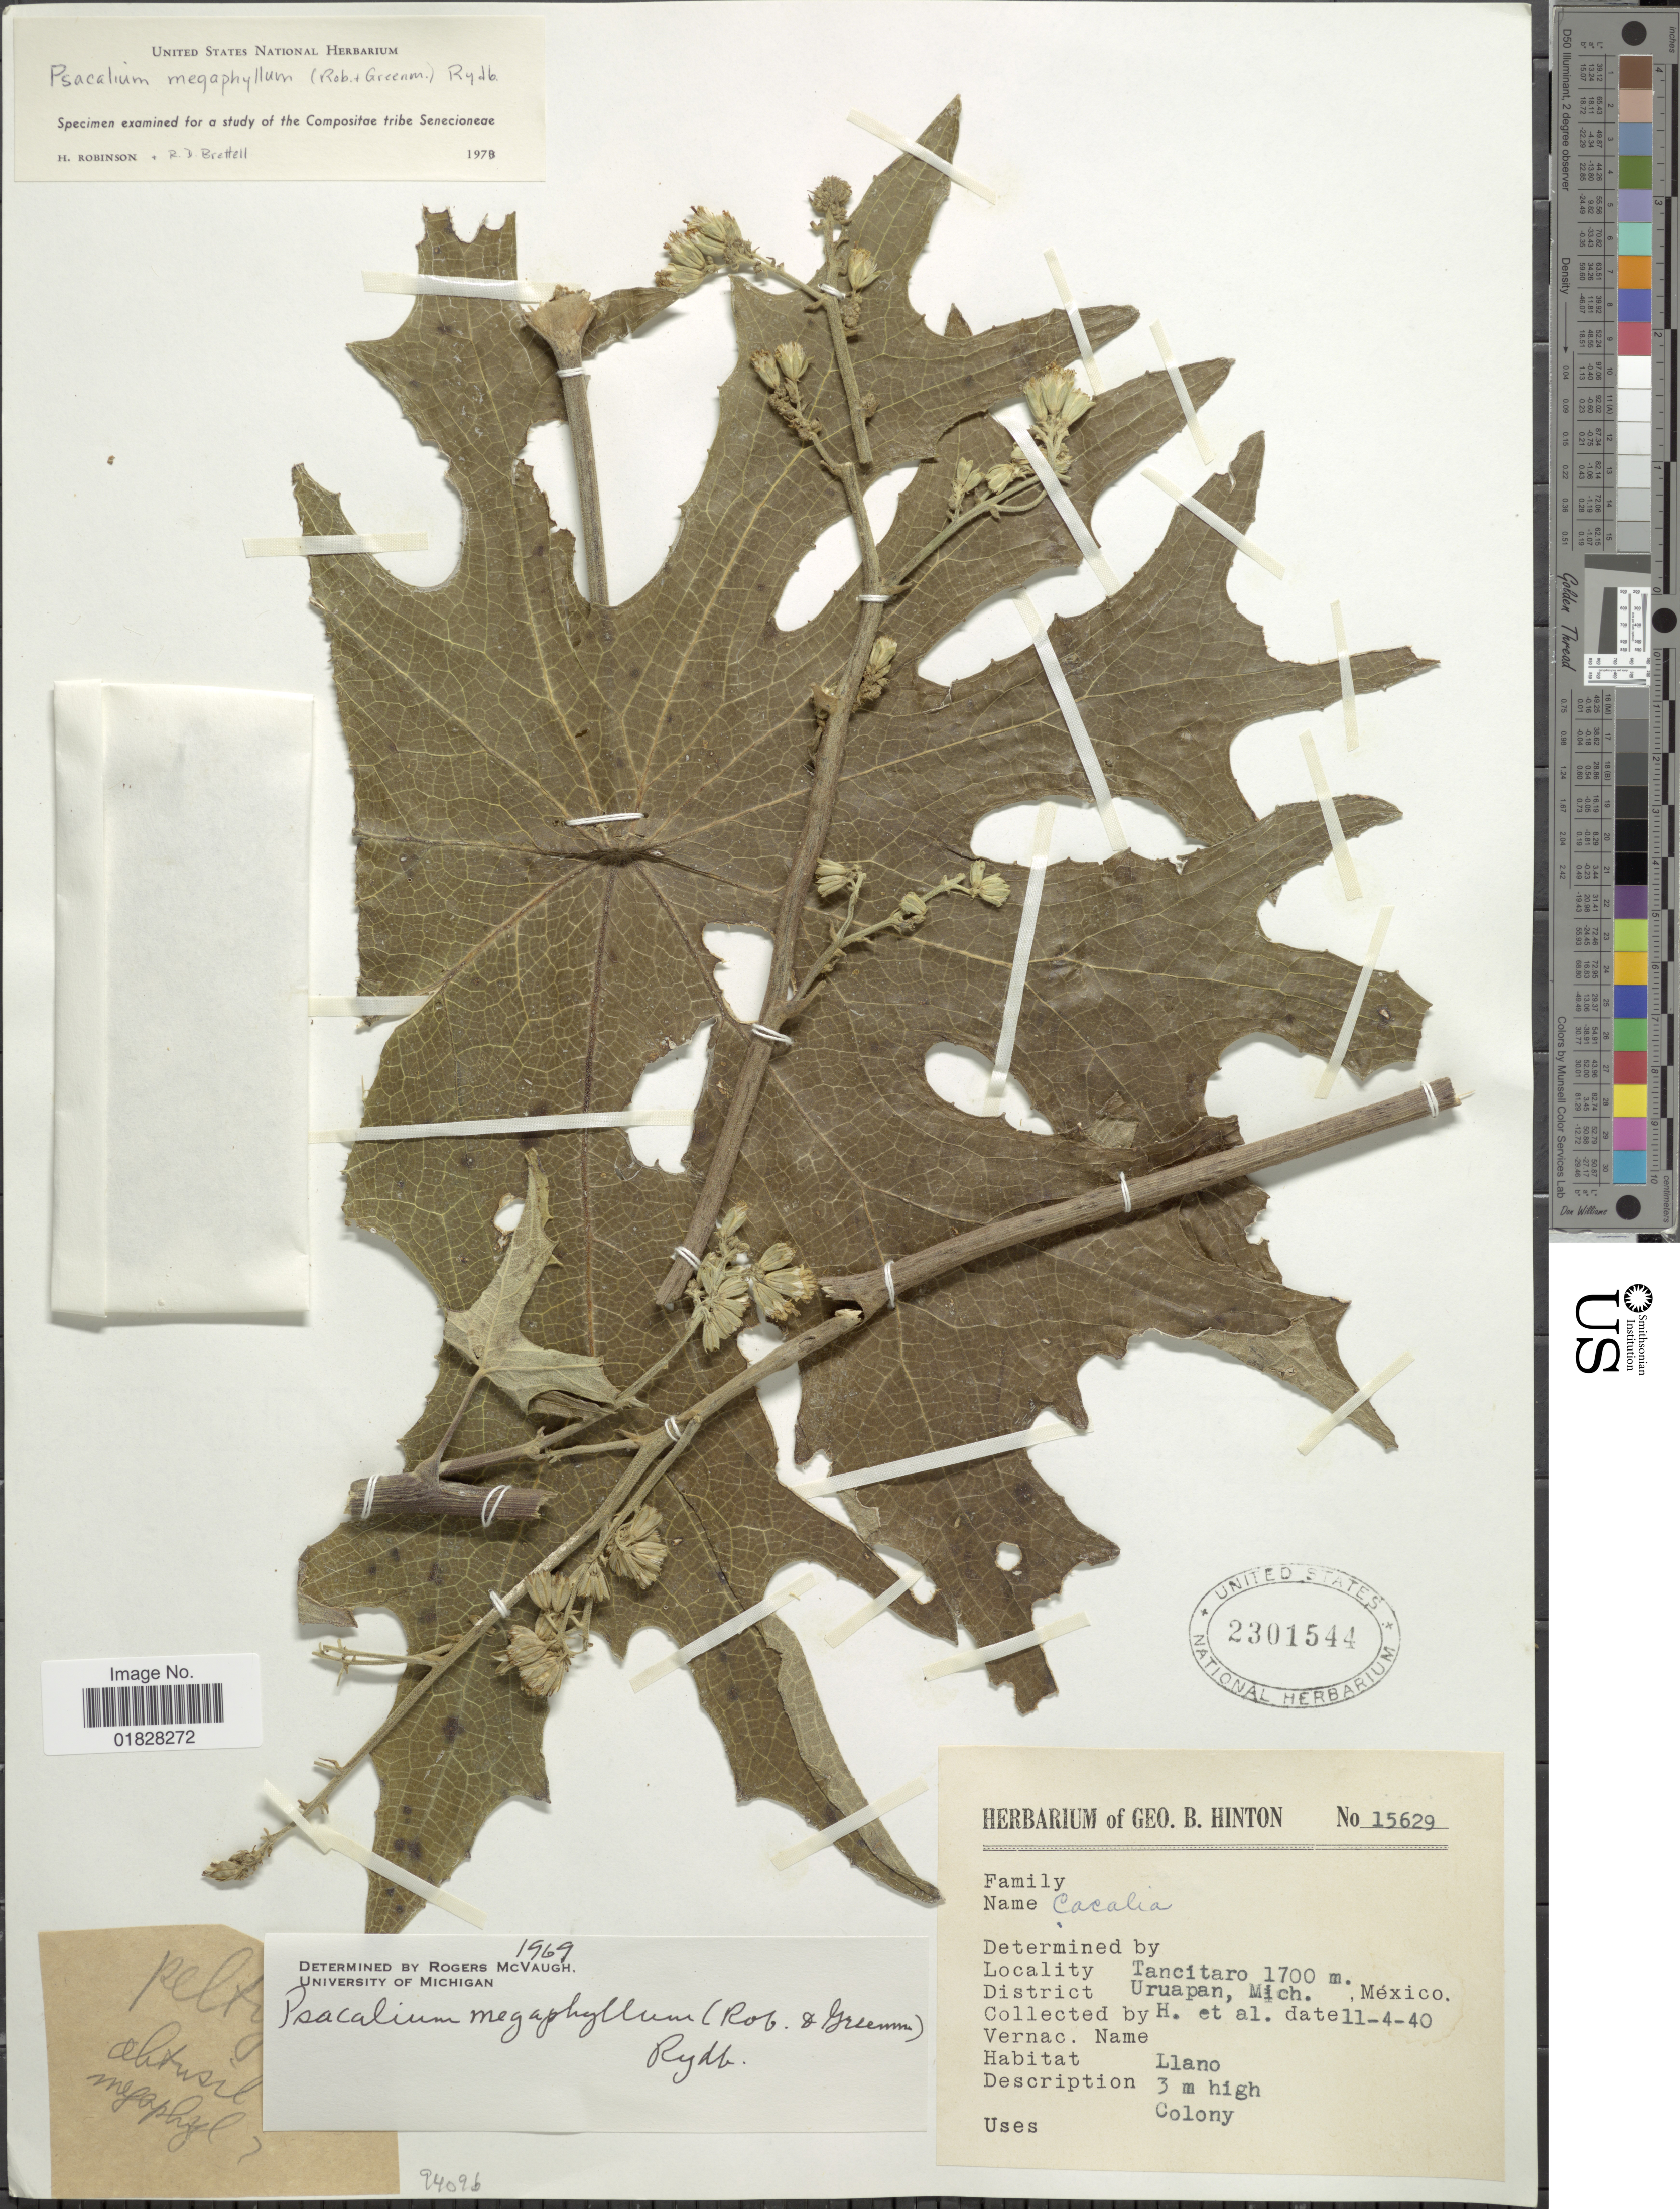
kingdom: Plantae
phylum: Tracheophyta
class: Magnoliopsida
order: Asterales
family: Asteraceae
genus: Psacalium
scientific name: Psacalium megaphyllum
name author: (B.L. Rob. & Greenm.) Rydb.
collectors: G. B. Hinton & et al.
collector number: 15629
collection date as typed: Transcribed d/m/y: 4/11/40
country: Mexico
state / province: Michoacán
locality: Tancitaro. District Uruapan, Mich., México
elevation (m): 1700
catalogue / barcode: US 2301544